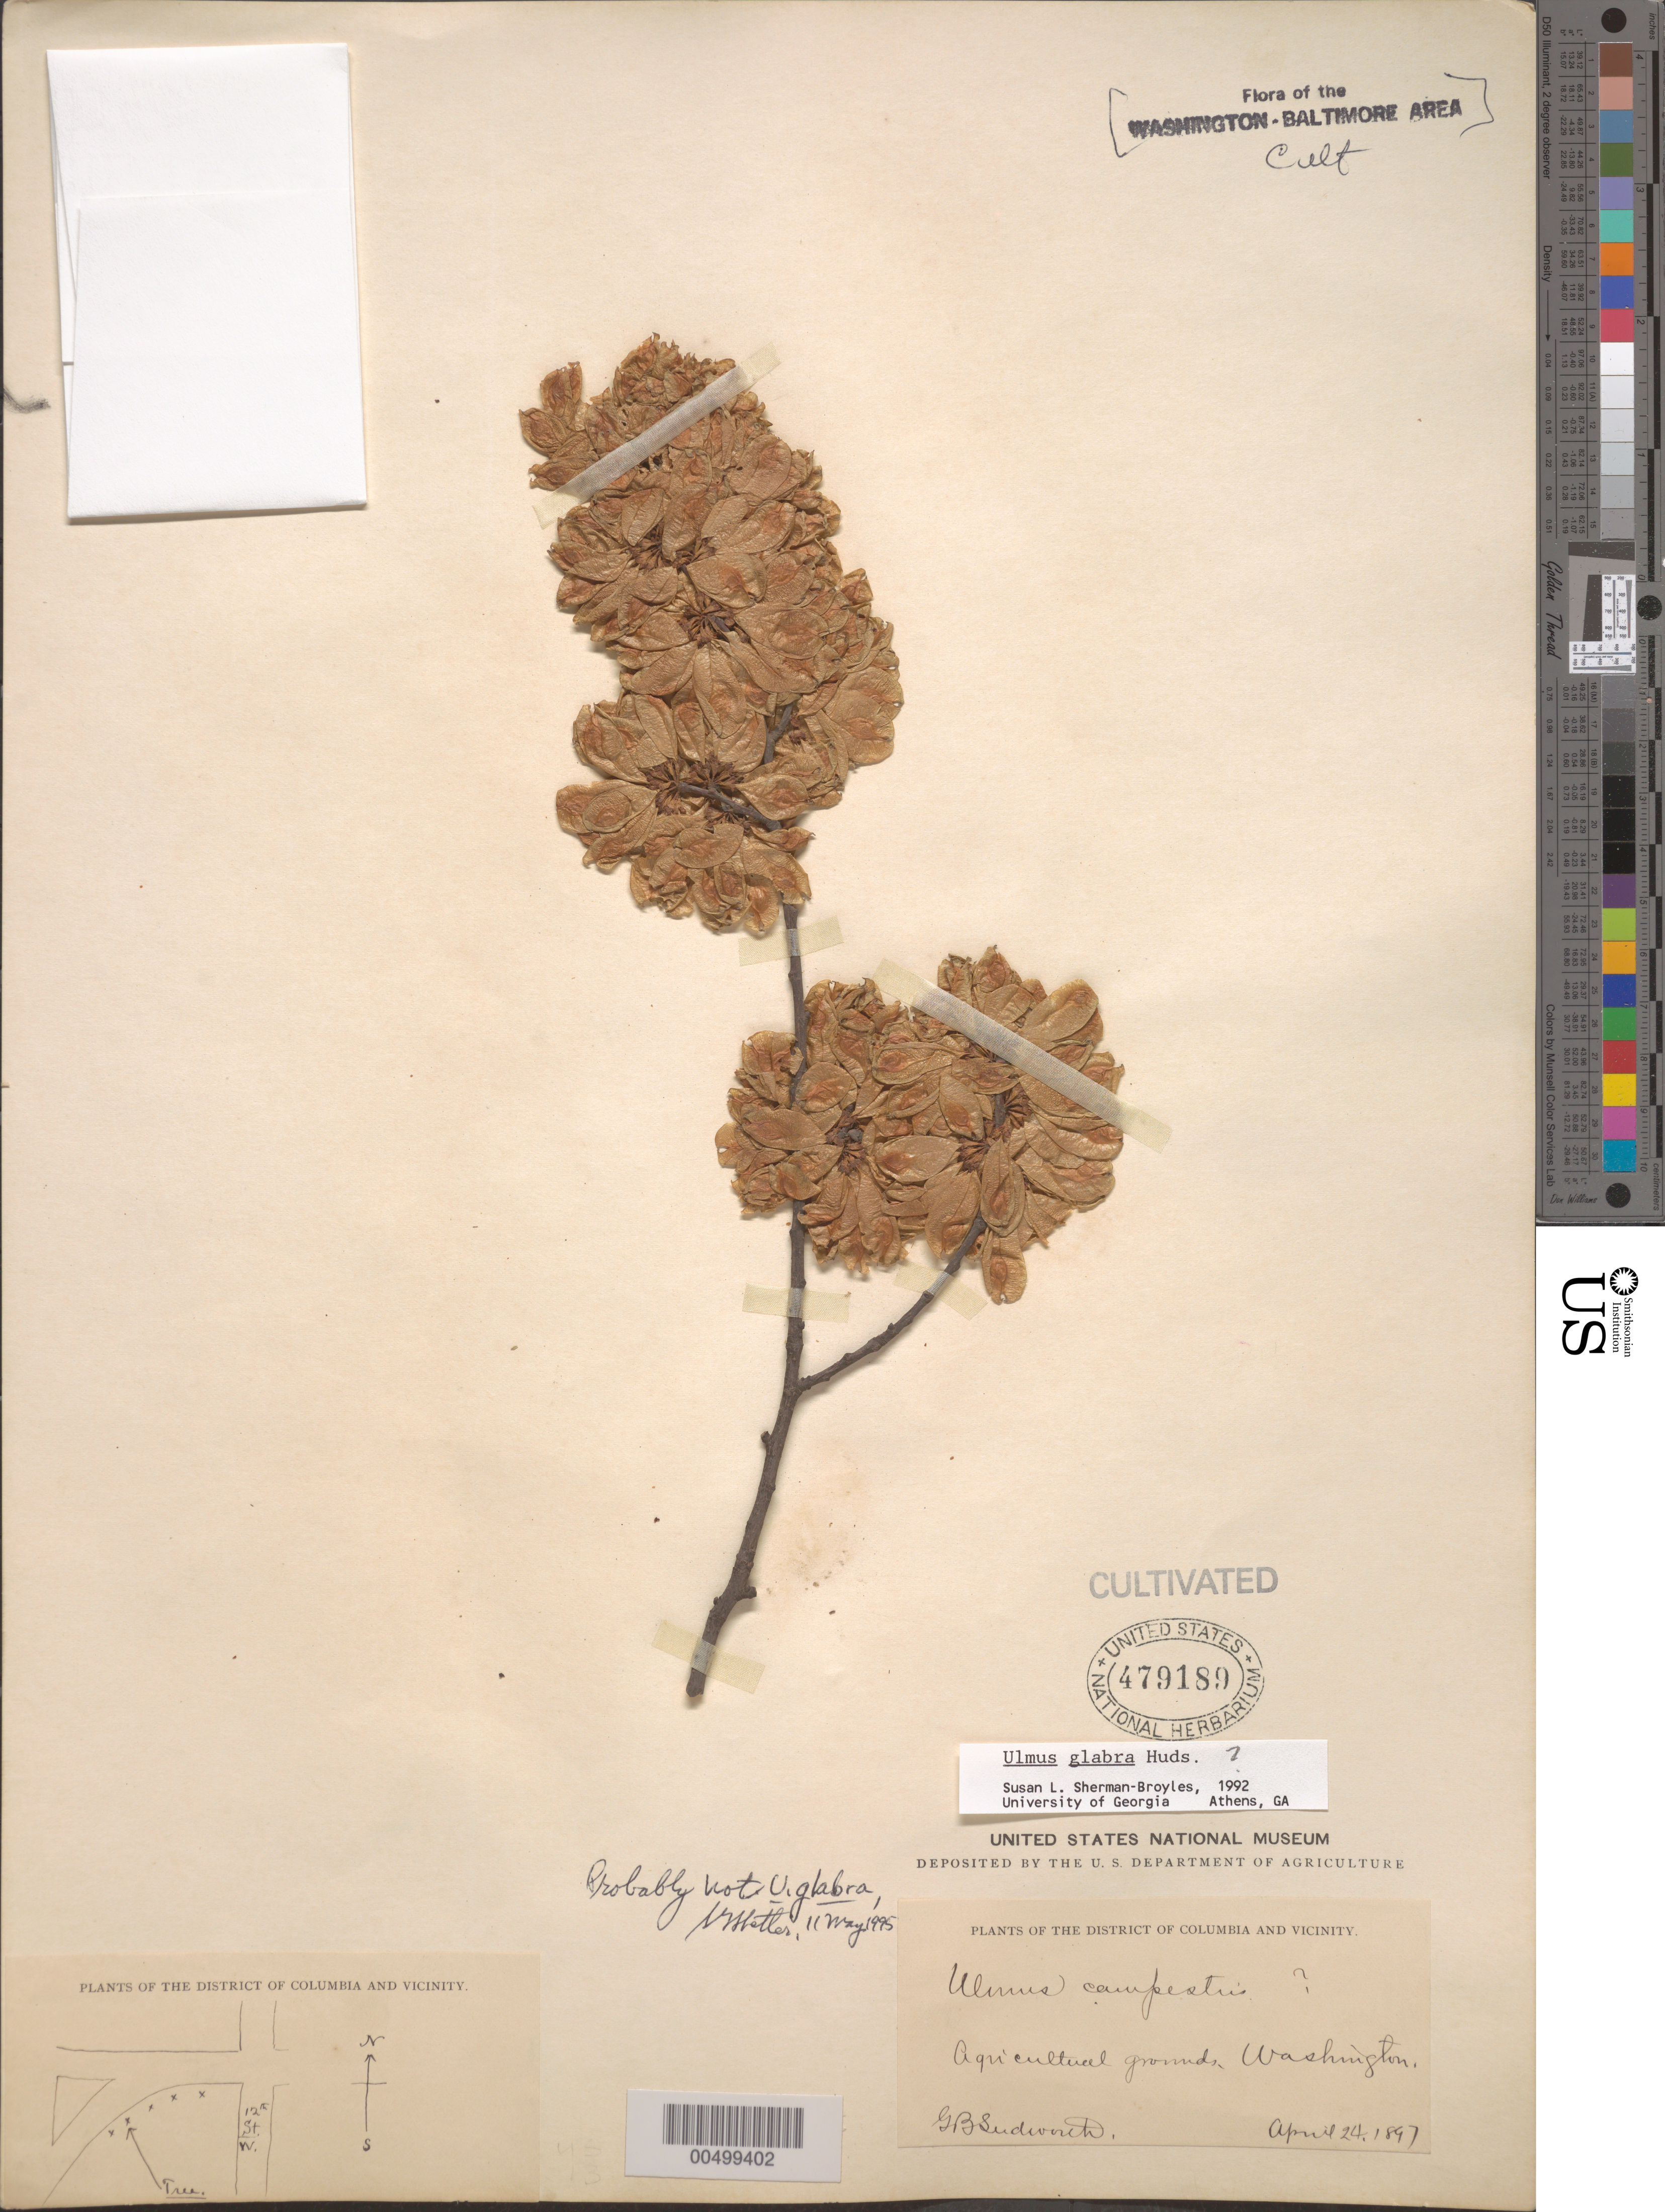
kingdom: Plantae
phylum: Tracheophyta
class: Magnoliopsida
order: Rosales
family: Ulmaceae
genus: Ulmus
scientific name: Ulmus glabra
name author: Huds.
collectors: G. B. Sudworth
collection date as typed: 24 Apr 1896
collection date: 1896-04-24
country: United States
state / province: District of Columbia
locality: Agricultural grounds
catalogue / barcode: US 479189